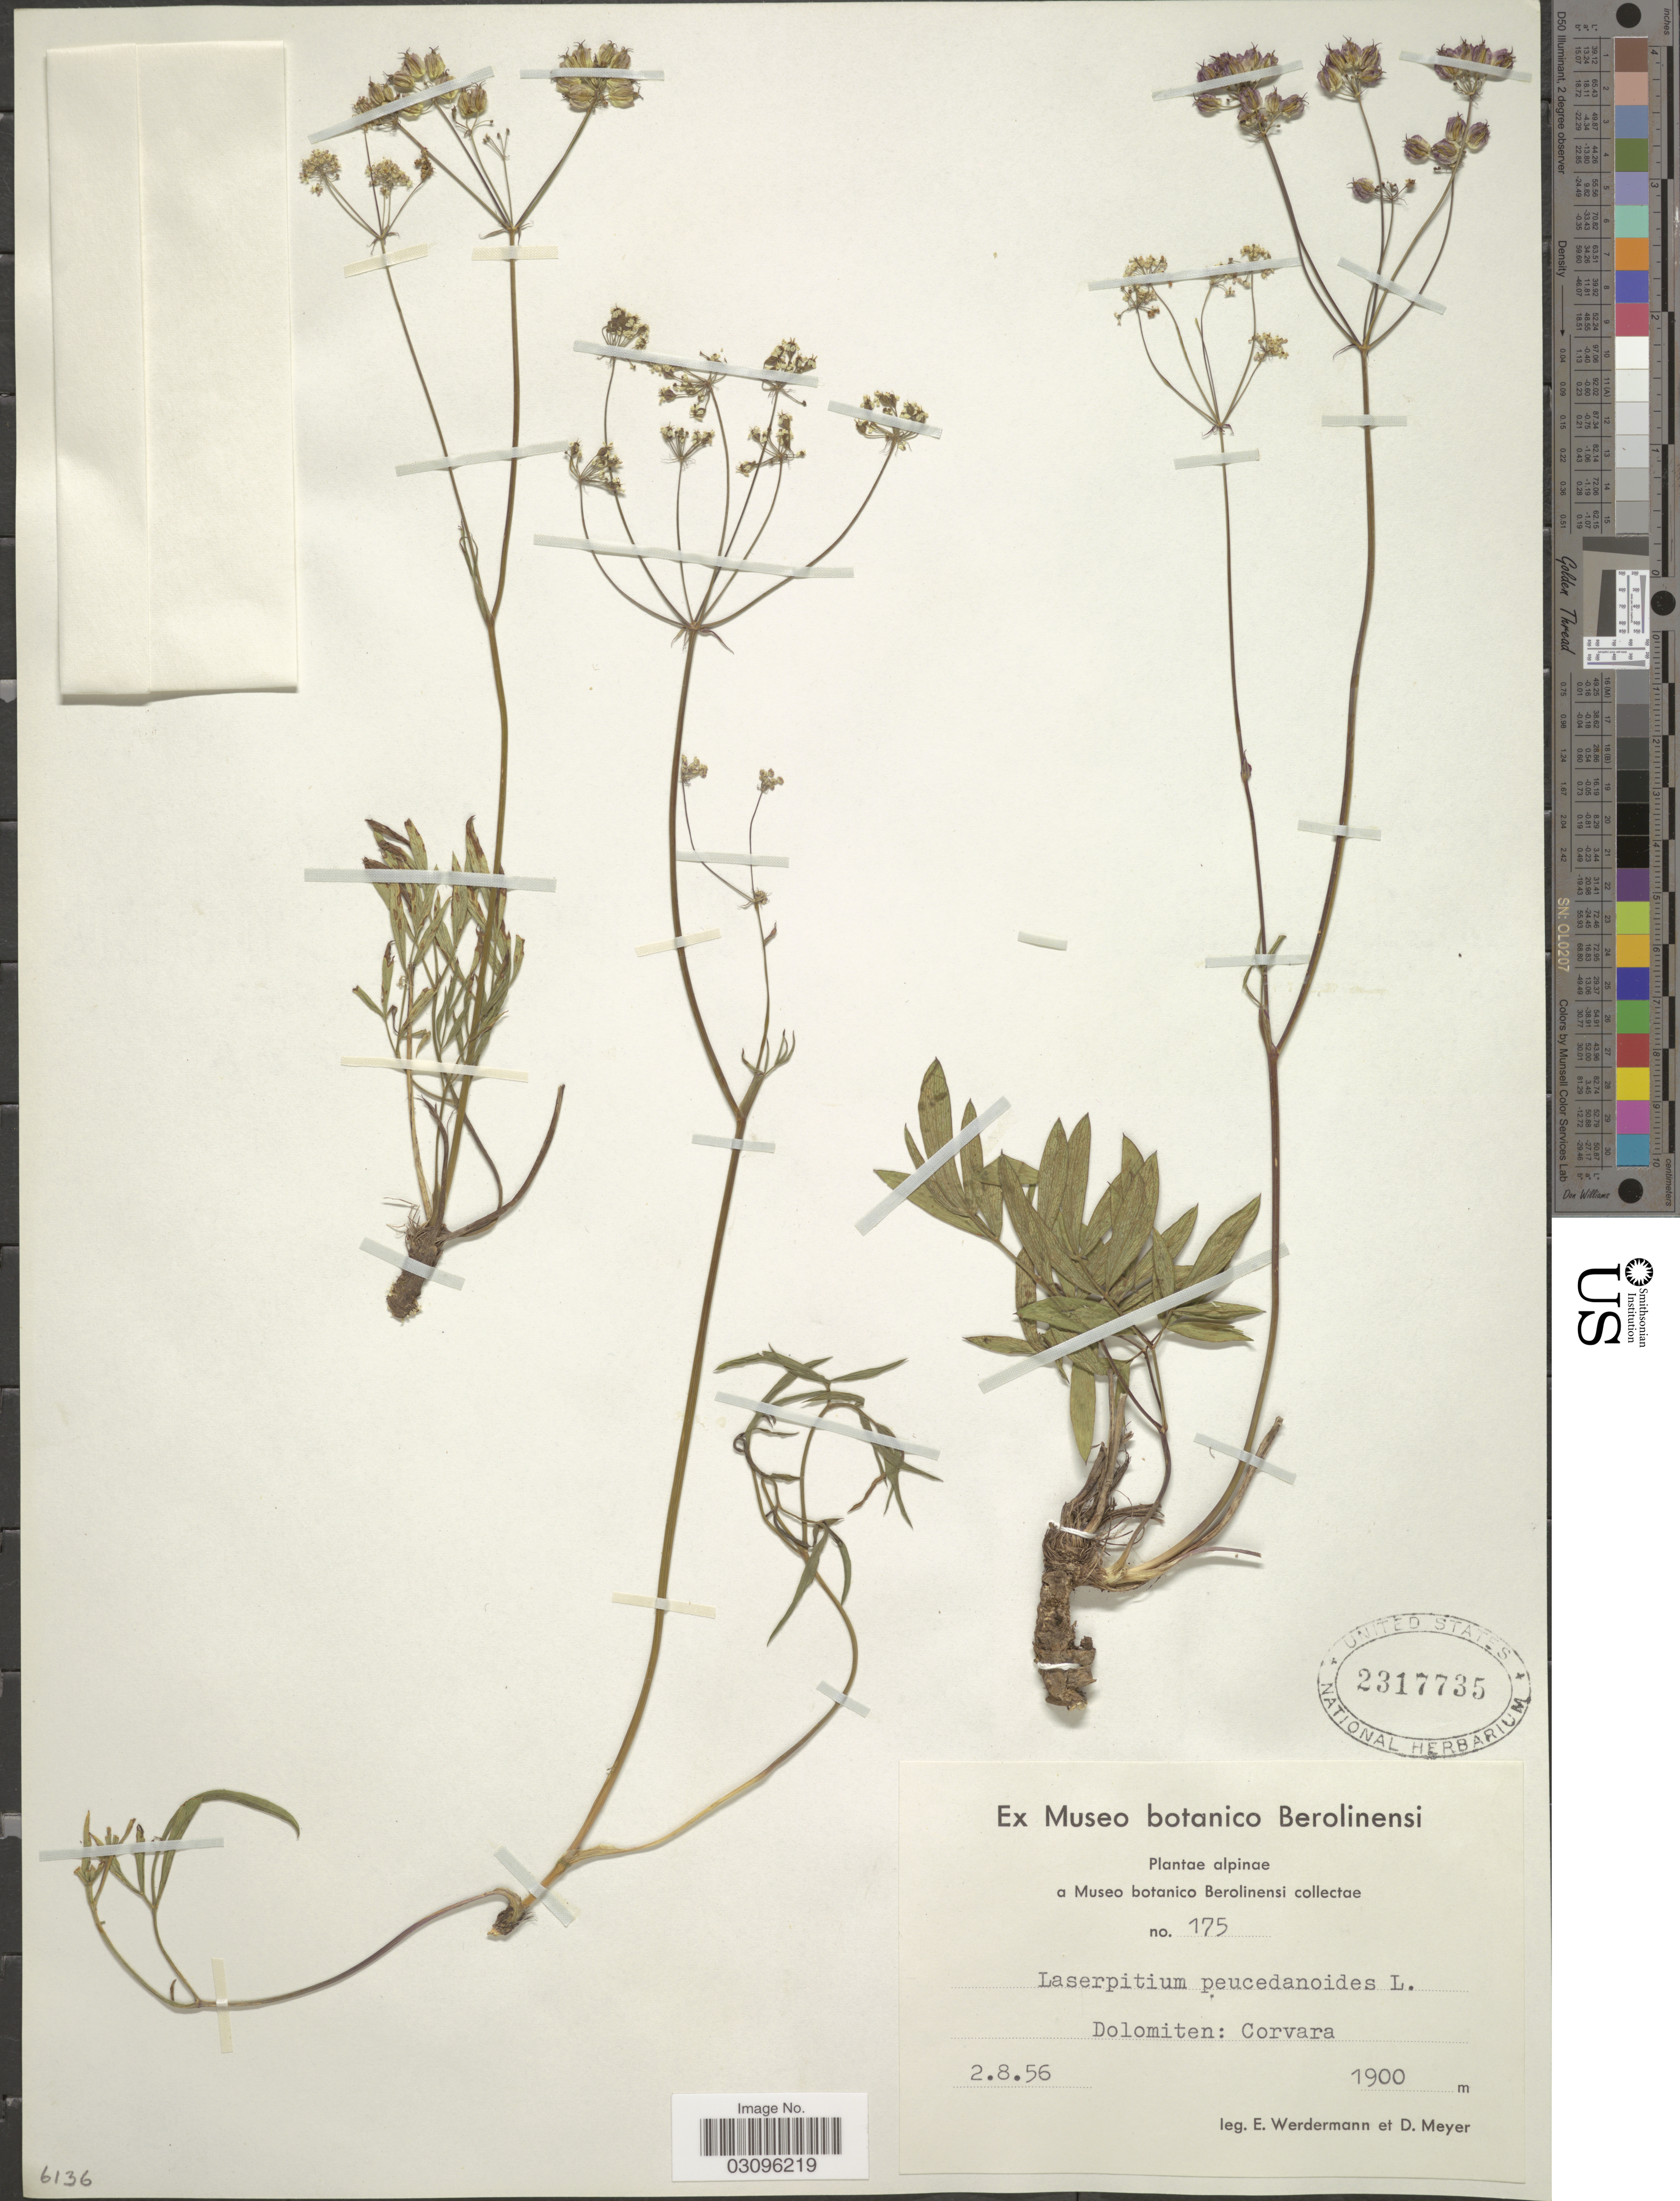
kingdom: Plantae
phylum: Tracheophyta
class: Magnoliopsida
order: Apiales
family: Apiaceae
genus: Laserpitium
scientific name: Laserpitium peucedanoides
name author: L.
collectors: E. Werdermann & D. Meyer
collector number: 175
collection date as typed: Transcribed d/m/y: 2/8/56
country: Italy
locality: Dolomiten: Corvara.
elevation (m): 1900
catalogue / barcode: US 2317735